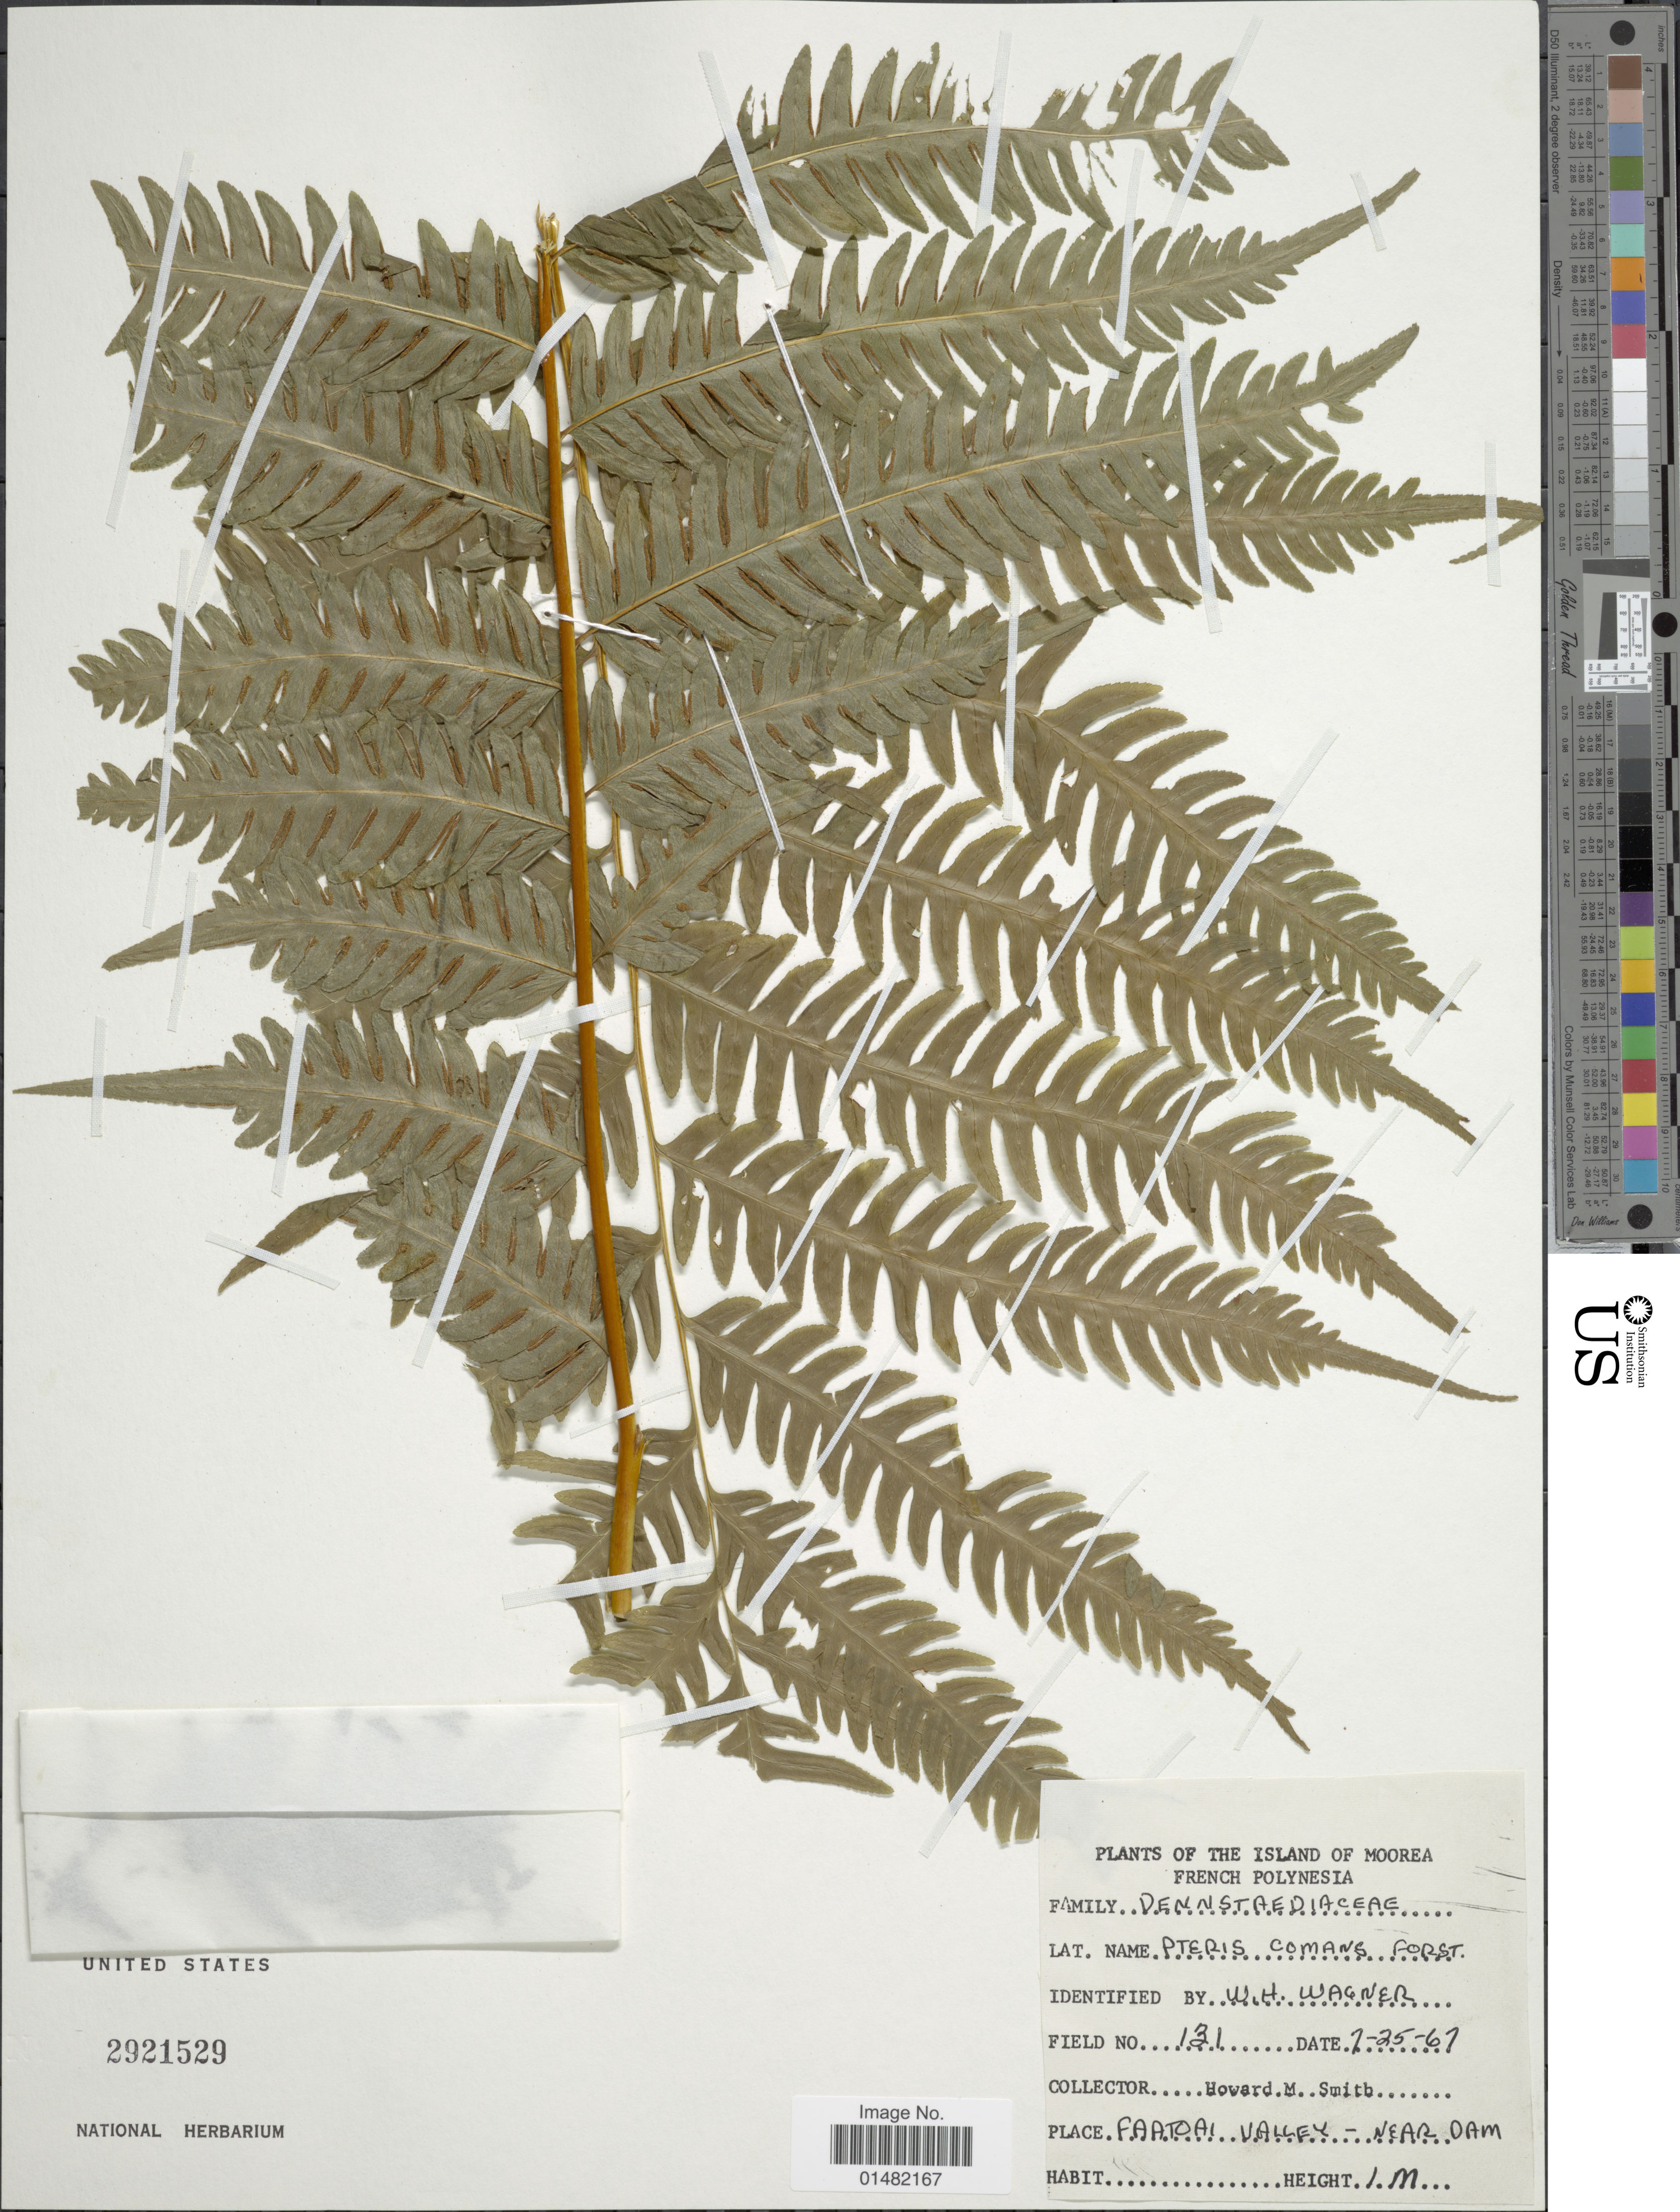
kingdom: Plantae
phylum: Tracheophyta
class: Polypodiopsida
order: Polypodiales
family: Pteridaceae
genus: Pteris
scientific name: Pteris tripartita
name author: Sw.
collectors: H. M. Smith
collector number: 131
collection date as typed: Transcribed d/m/y: 25/7/67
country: French Polynesia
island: Moorea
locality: Island of Moorea, Faatoai valley near Oam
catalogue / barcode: US 2921529